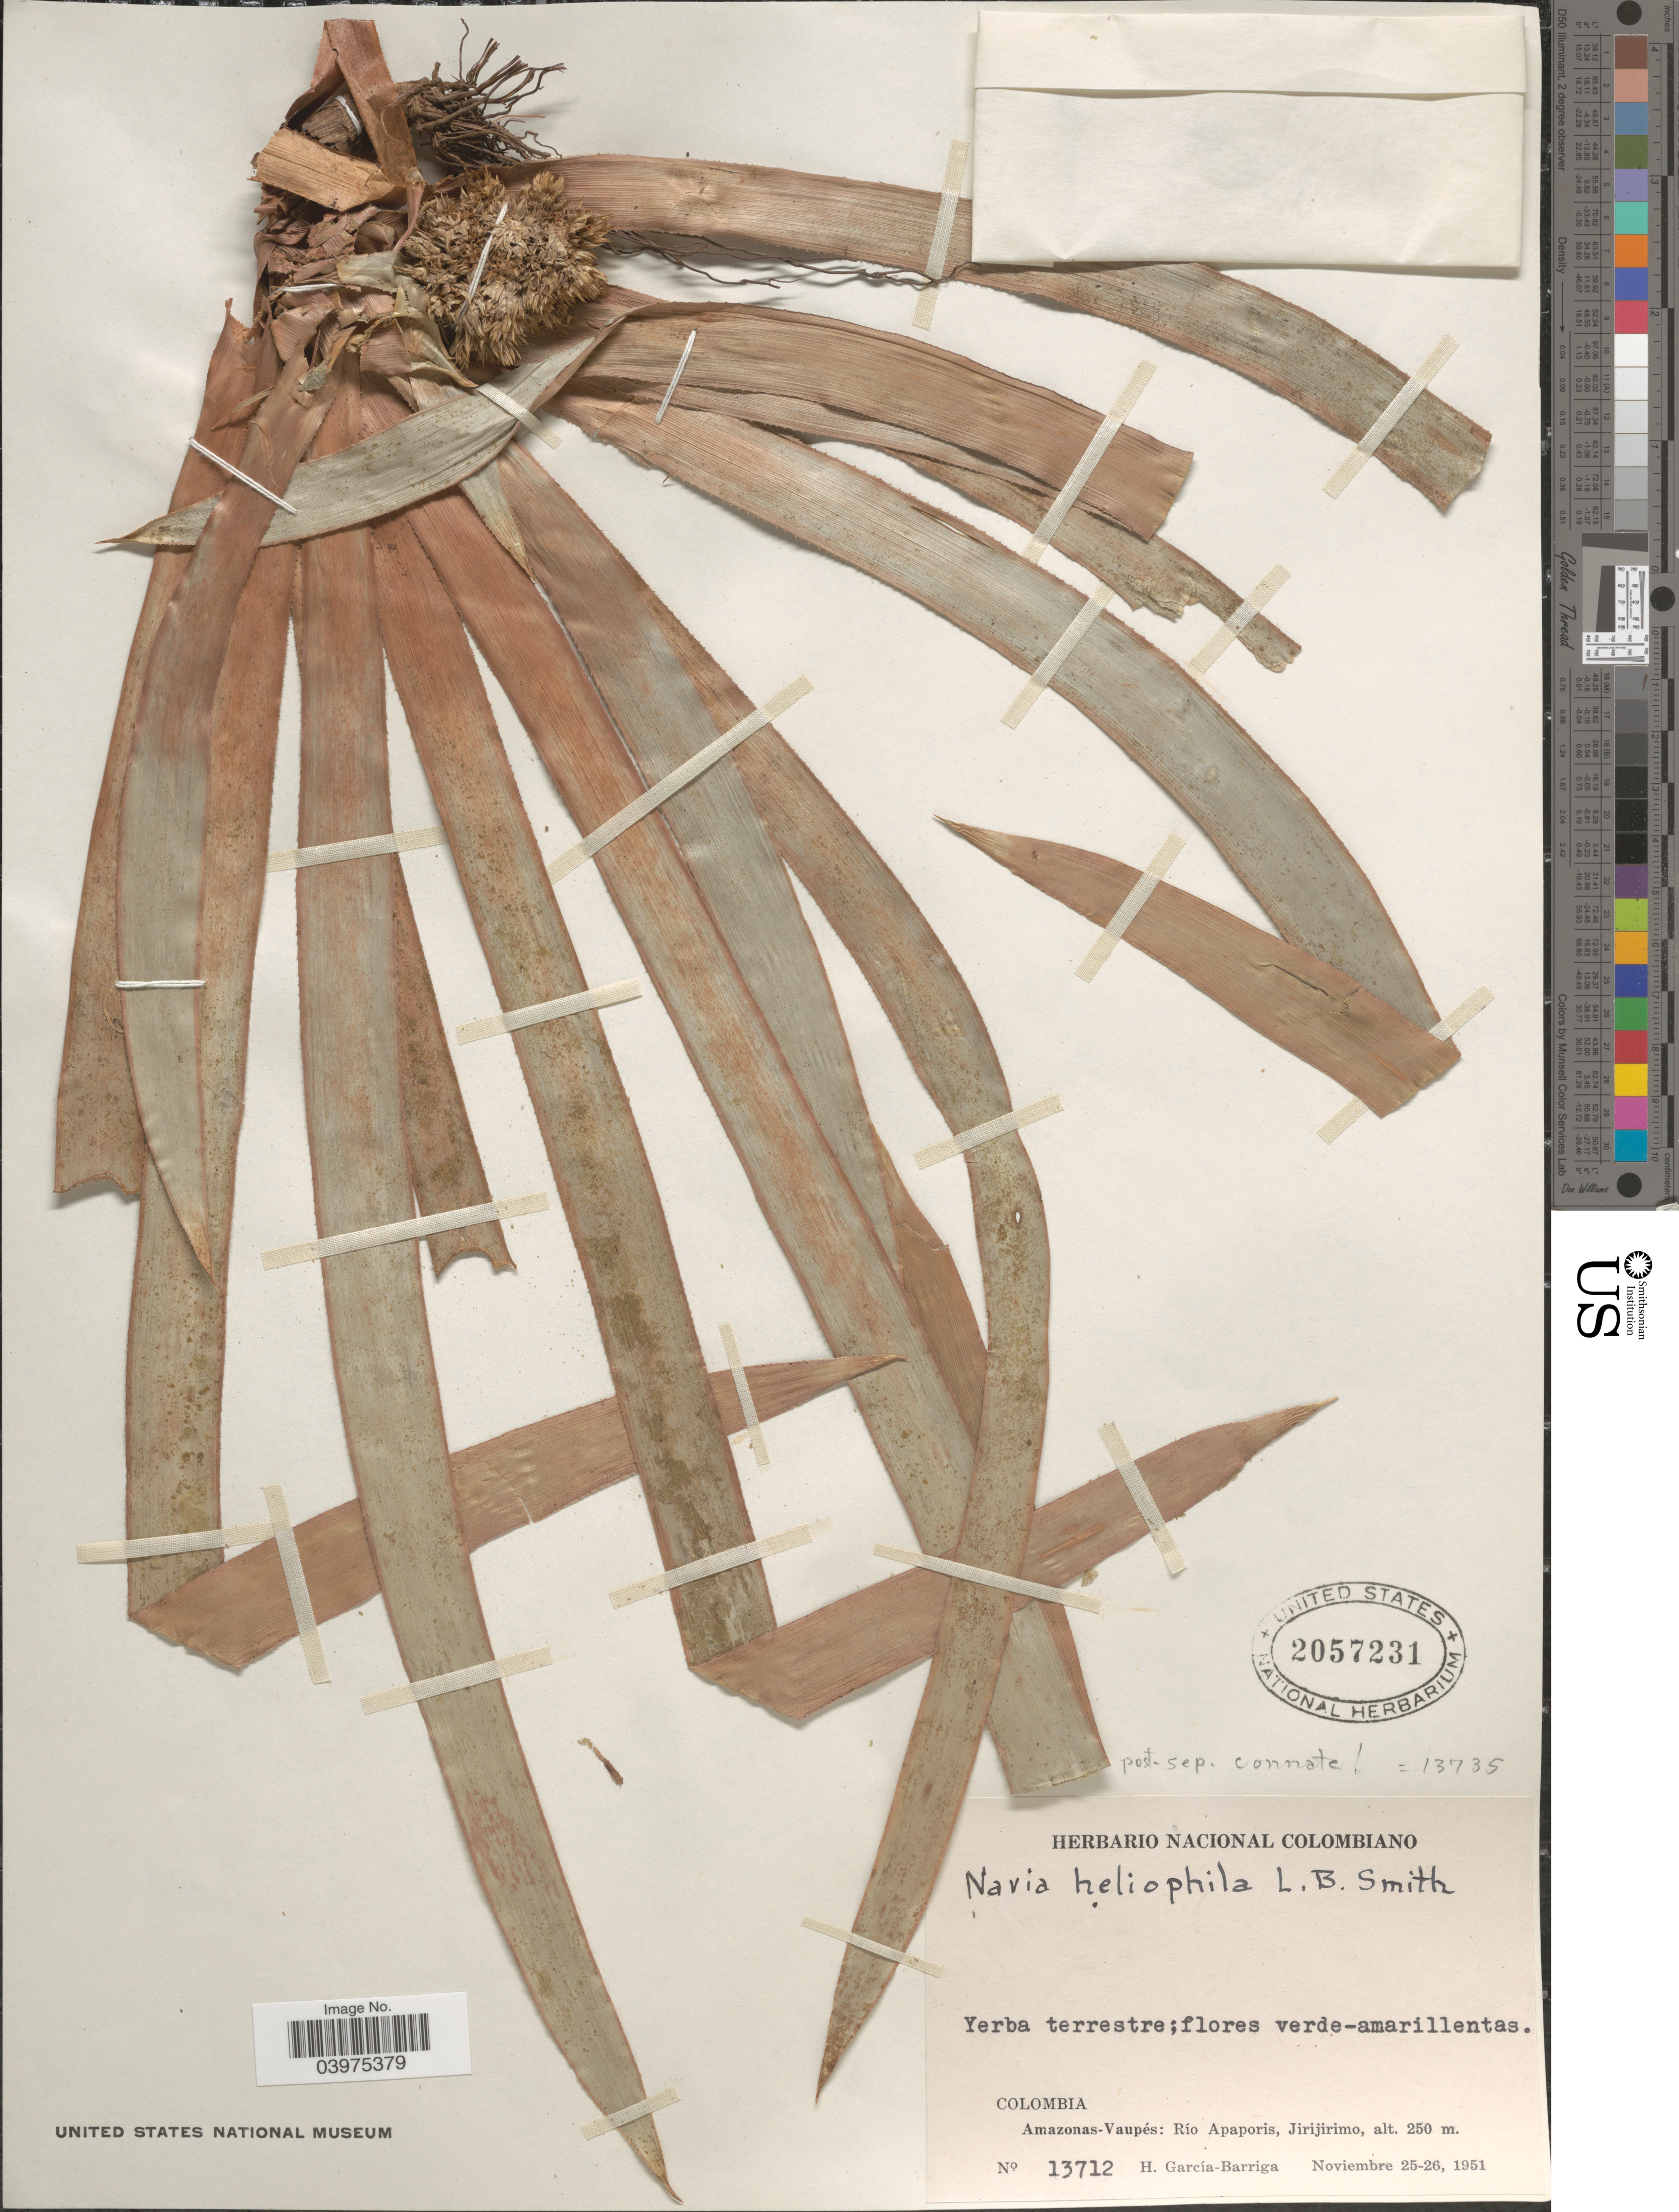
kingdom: Plantae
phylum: Tracheophyta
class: Liliopsida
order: Poales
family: Bromeliaceae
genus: Navia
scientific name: Navia heliophila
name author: L.B. Sm.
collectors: H. García Barriga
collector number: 13712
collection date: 1951-11-25/1951-11-26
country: Colombia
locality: Amazonas-Vaupés: Río Apaporis, Jirijirimo.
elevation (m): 250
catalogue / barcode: US 2057231